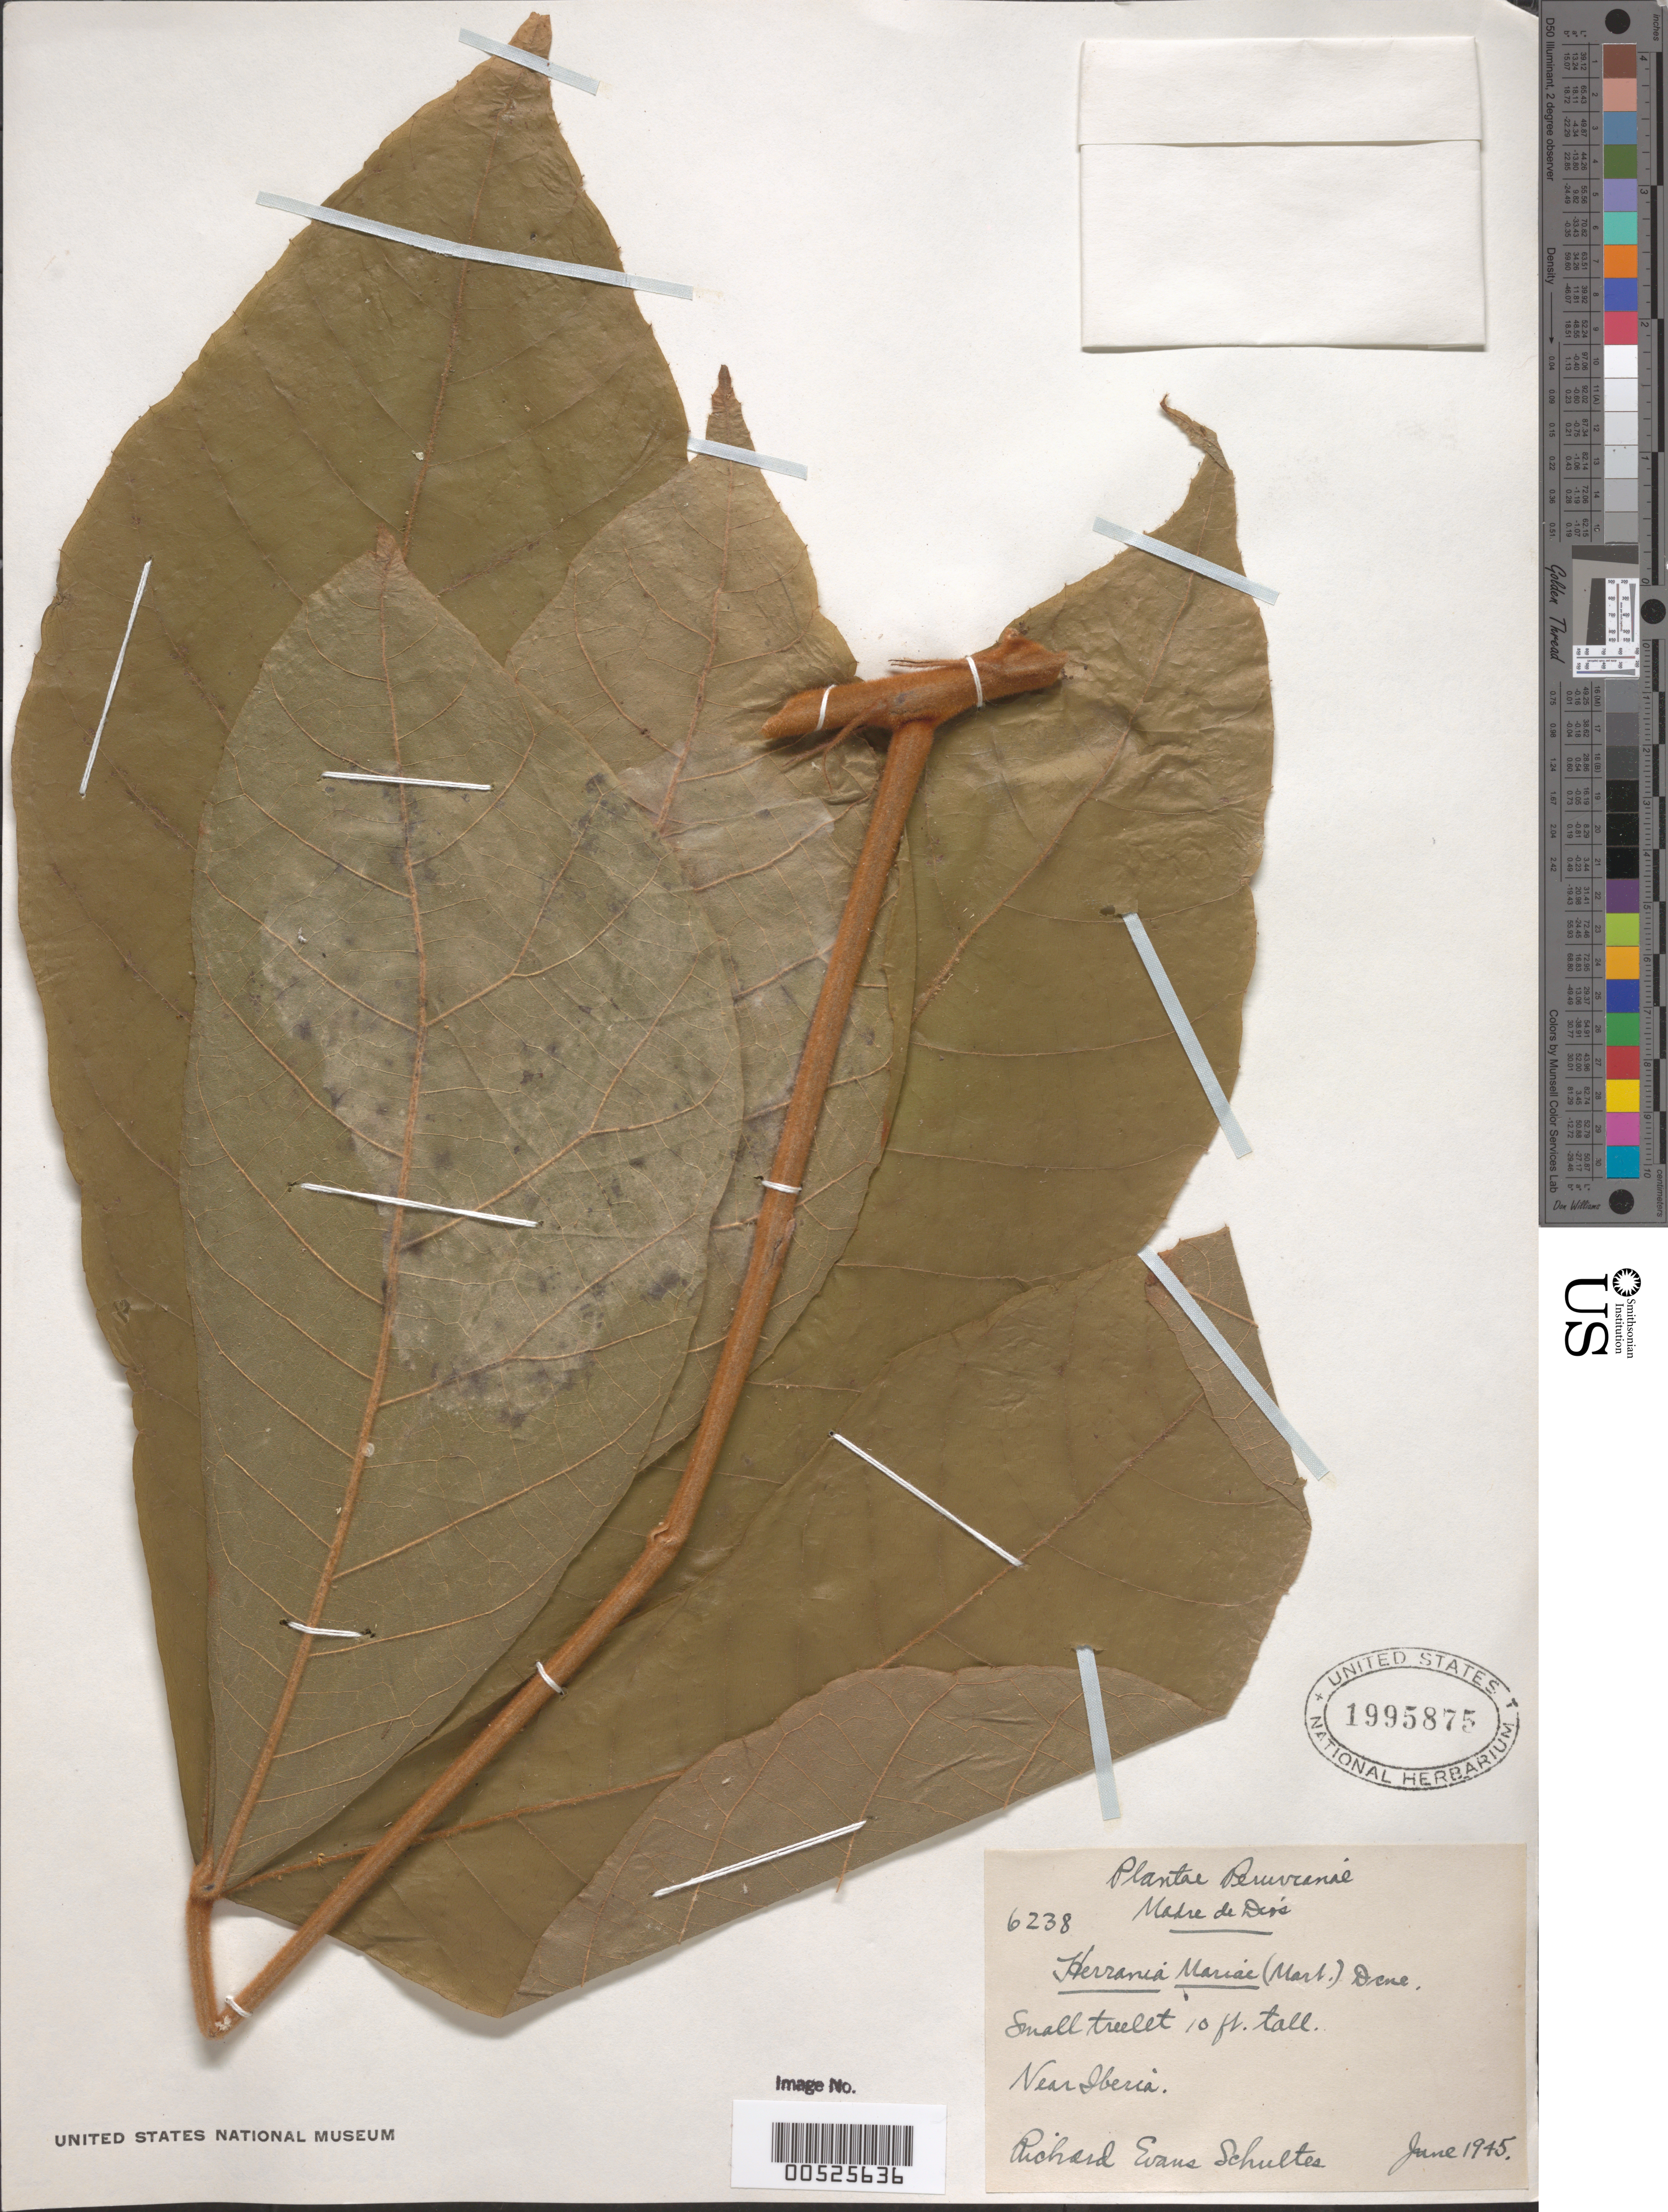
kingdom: Plantae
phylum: Tracheophyta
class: Magnoliopsida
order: Malvales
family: Malvaceae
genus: Herrania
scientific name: Herrania mariae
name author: (Mart.) Decne. ex Goudot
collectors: R. E. Schultes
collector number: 6238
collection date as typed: Jun 1945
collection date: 1945-06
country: Peru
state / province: Madre de Dios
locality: Near Iberia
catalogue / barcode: US 1995875